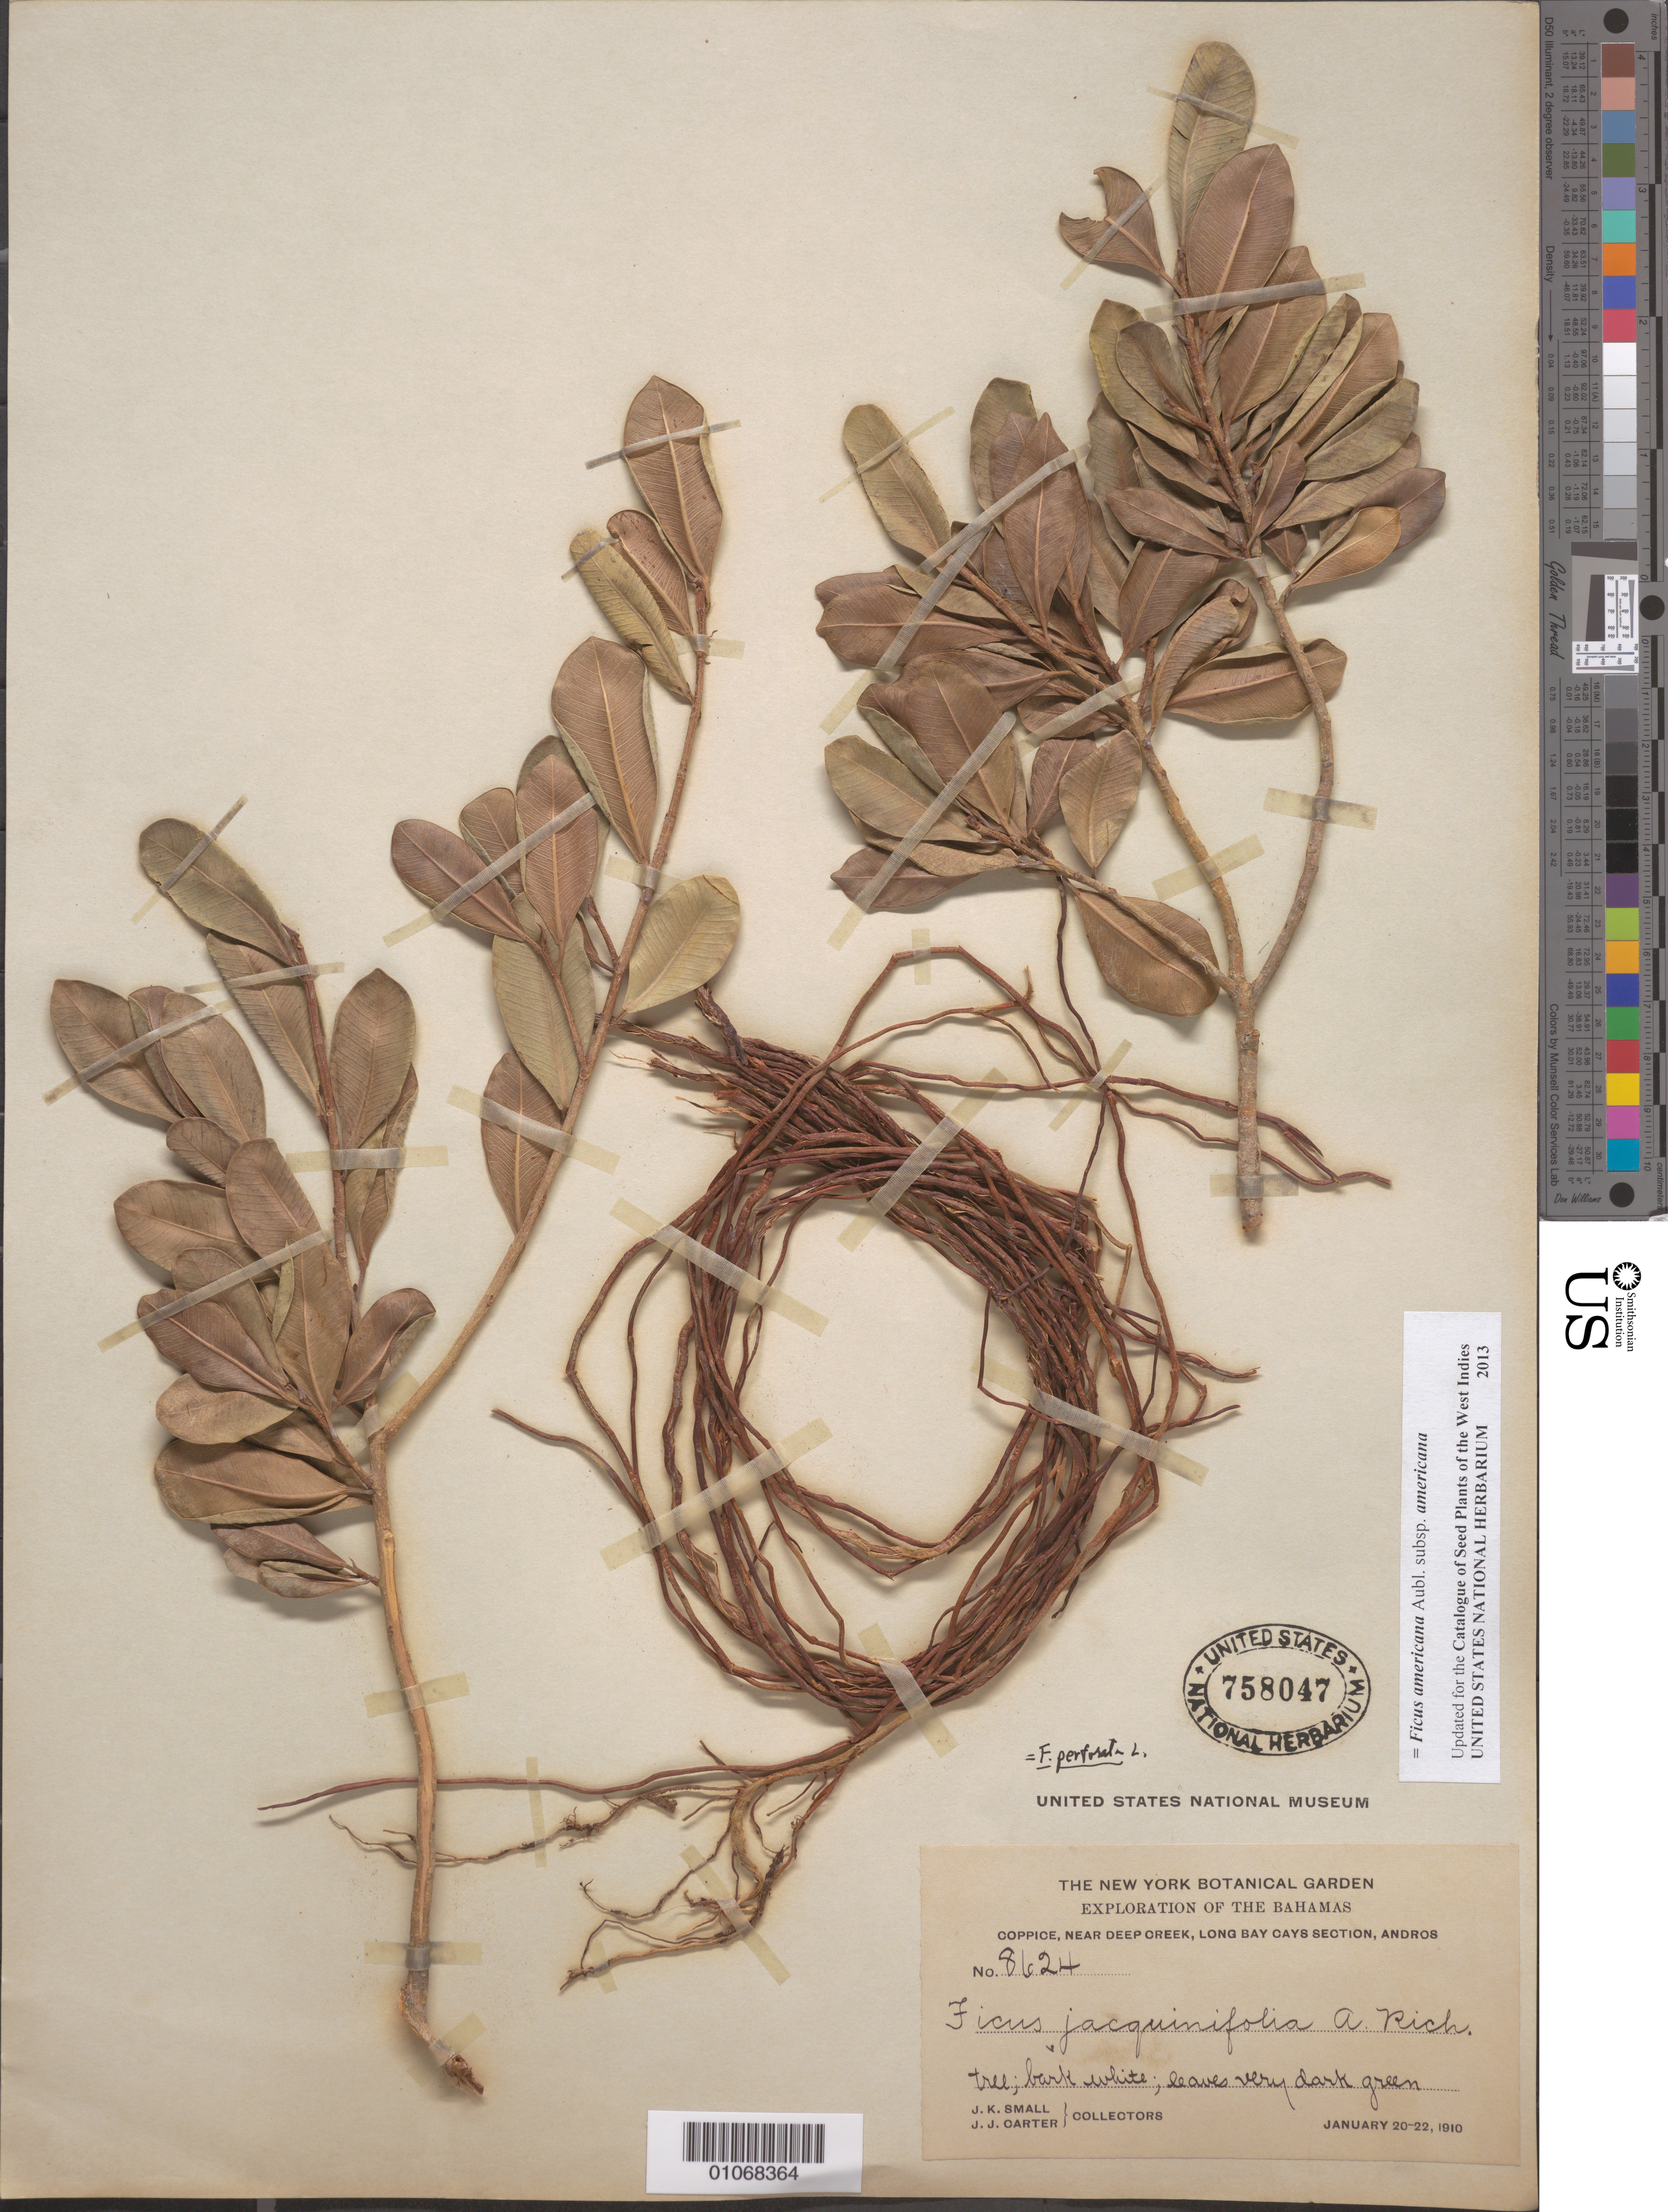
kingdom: Plantae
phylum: Tracheophyta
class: Magnoliopsida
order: Rosales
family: Moraceae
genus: Ficus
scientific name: Ficus perforata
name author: L.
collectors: J. K. Small & J. J. Carter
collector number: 8624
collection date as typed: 20 Jan 1910 to 22 Jan 1910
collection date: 1910-01-20/1910-01-22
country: Bahamas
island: Andros I.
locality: Coppice, near deep creek, Long bay Cays.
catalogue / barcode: US 758047